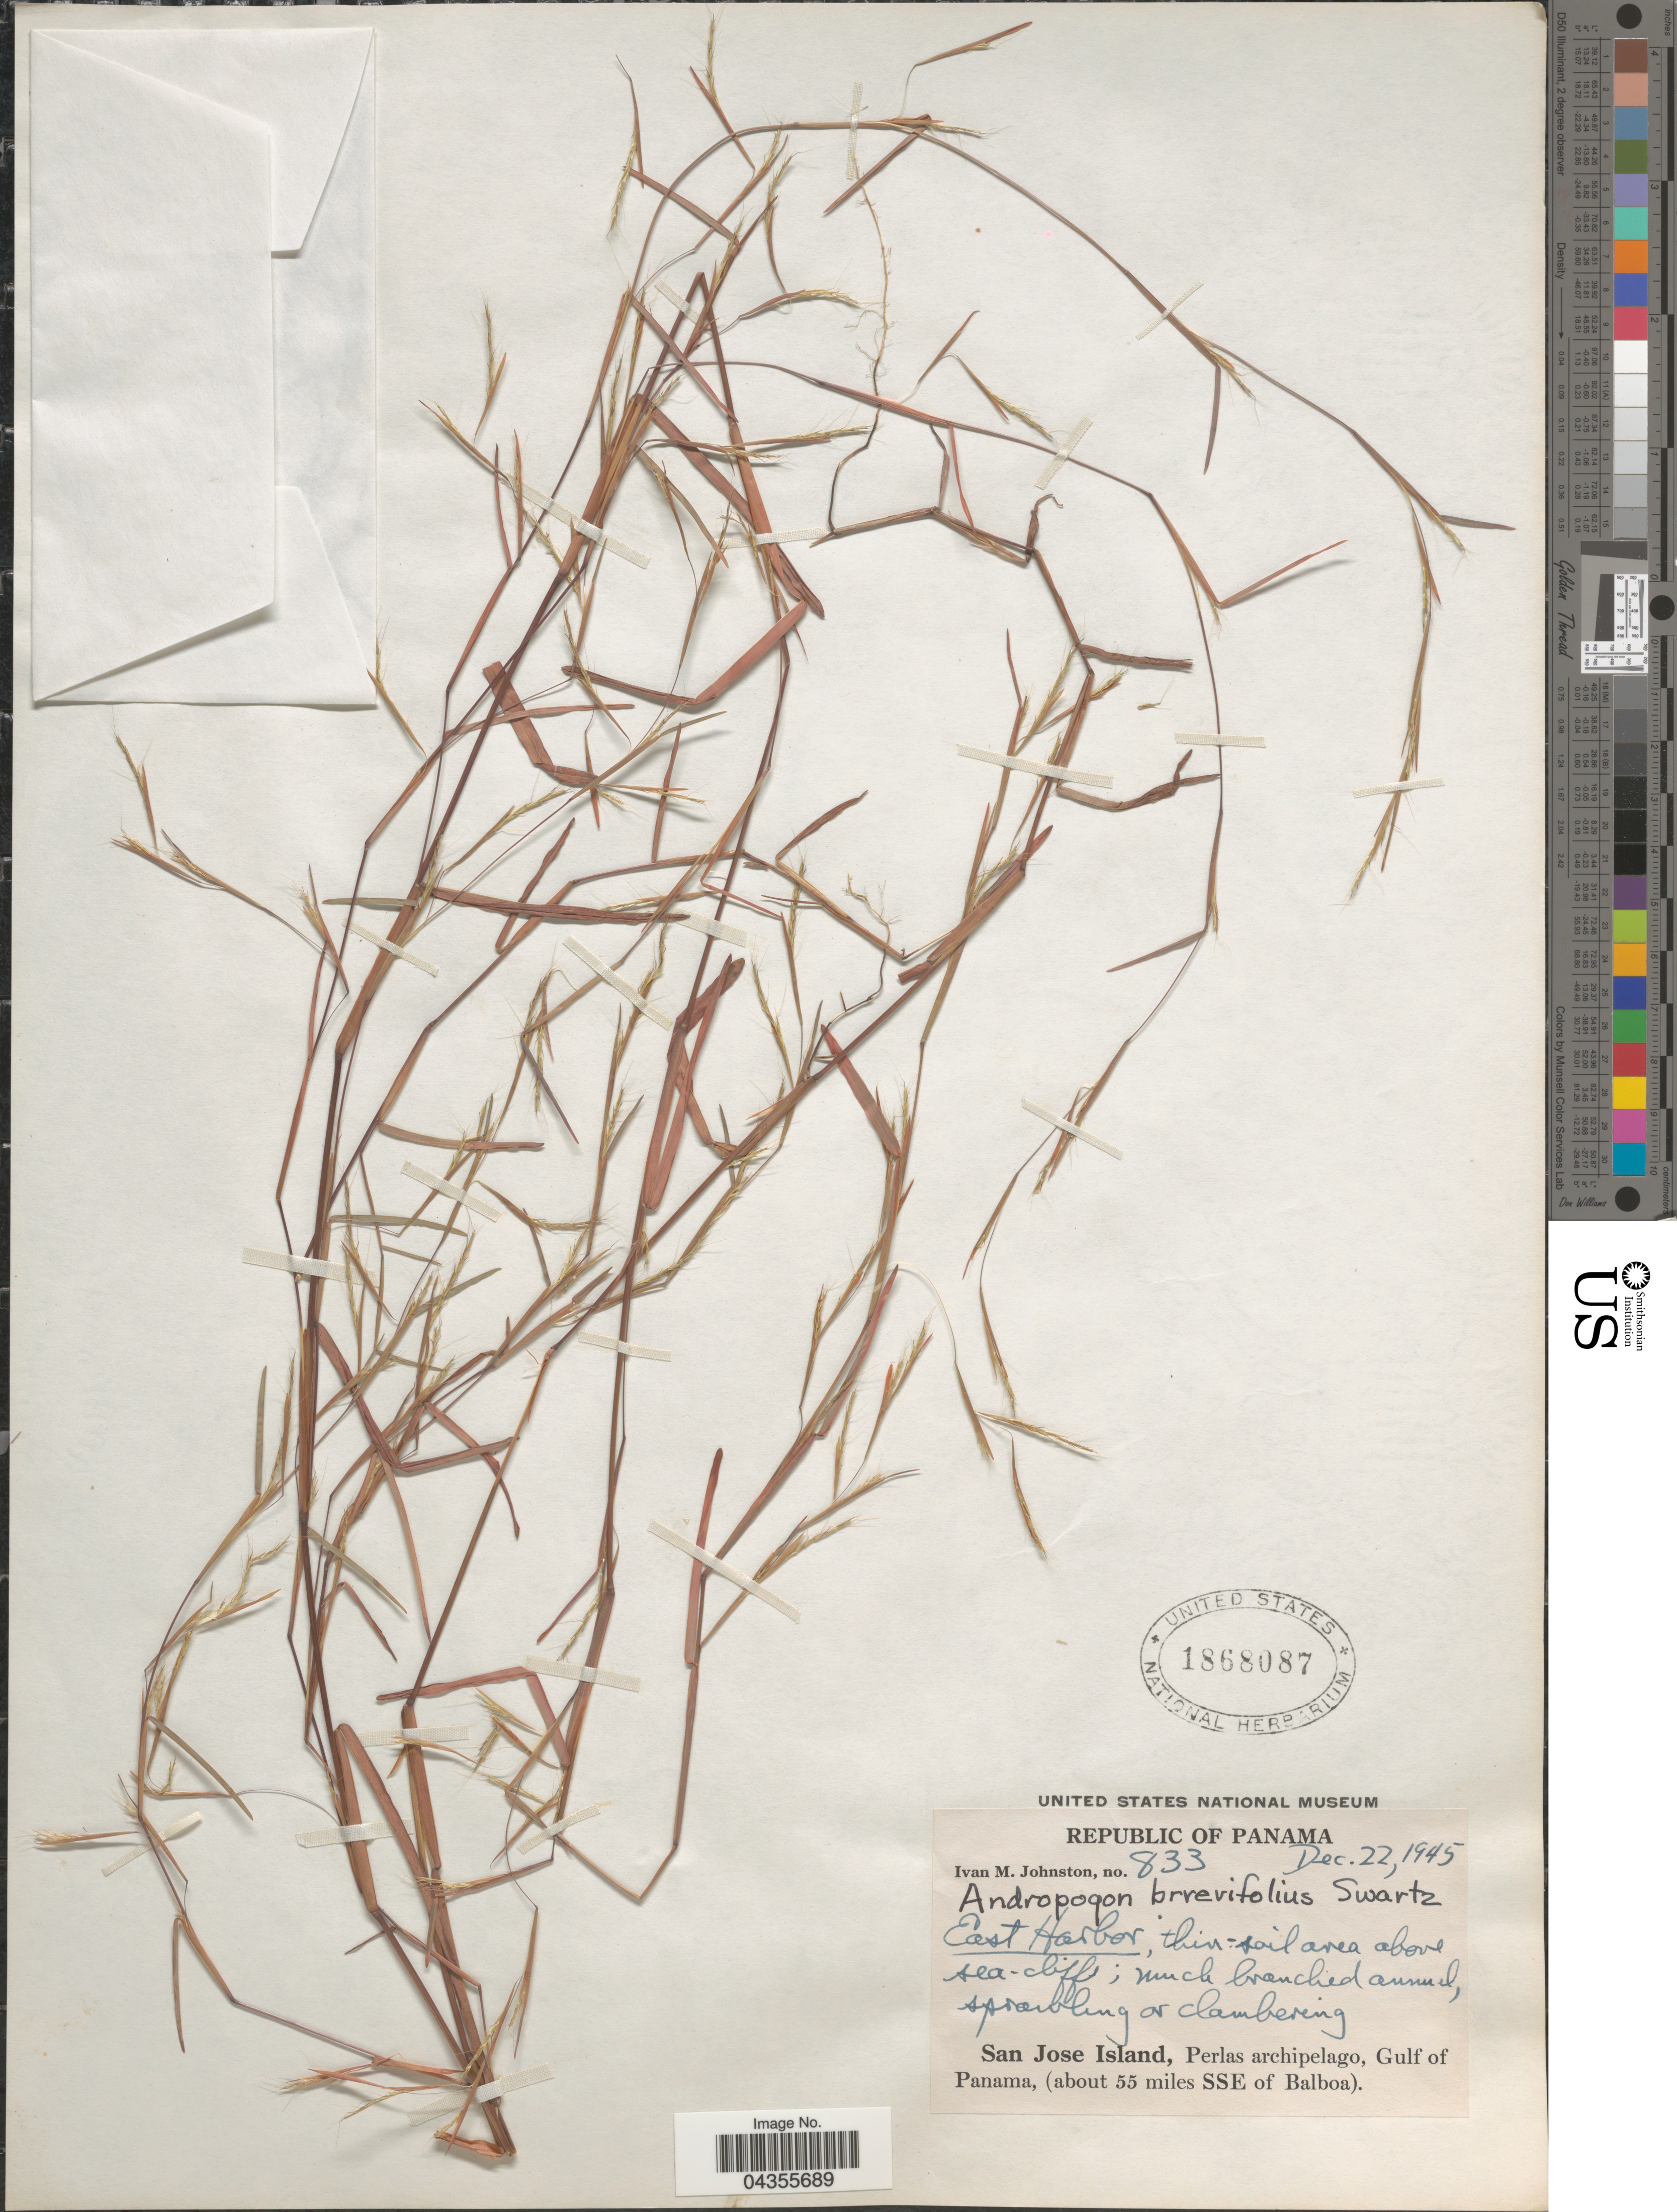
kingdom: Plantae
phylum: Tracheophyta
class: Liliopsida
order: Poales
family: Poaceae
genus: Schizachyrium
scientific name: Schizachyrium brevifolium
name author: (Sw.) Nees ex Büse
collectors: I.M. Johnston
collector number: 833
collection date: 1945-12-22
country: Panama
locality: Republic of Panama. East Harbor, thin-soil area above sea-cliffs. San Jose Island, Perlas archipelago, Gulf of Panama, (about 55 miles SSE of Balboa).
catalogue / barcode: US 1868087